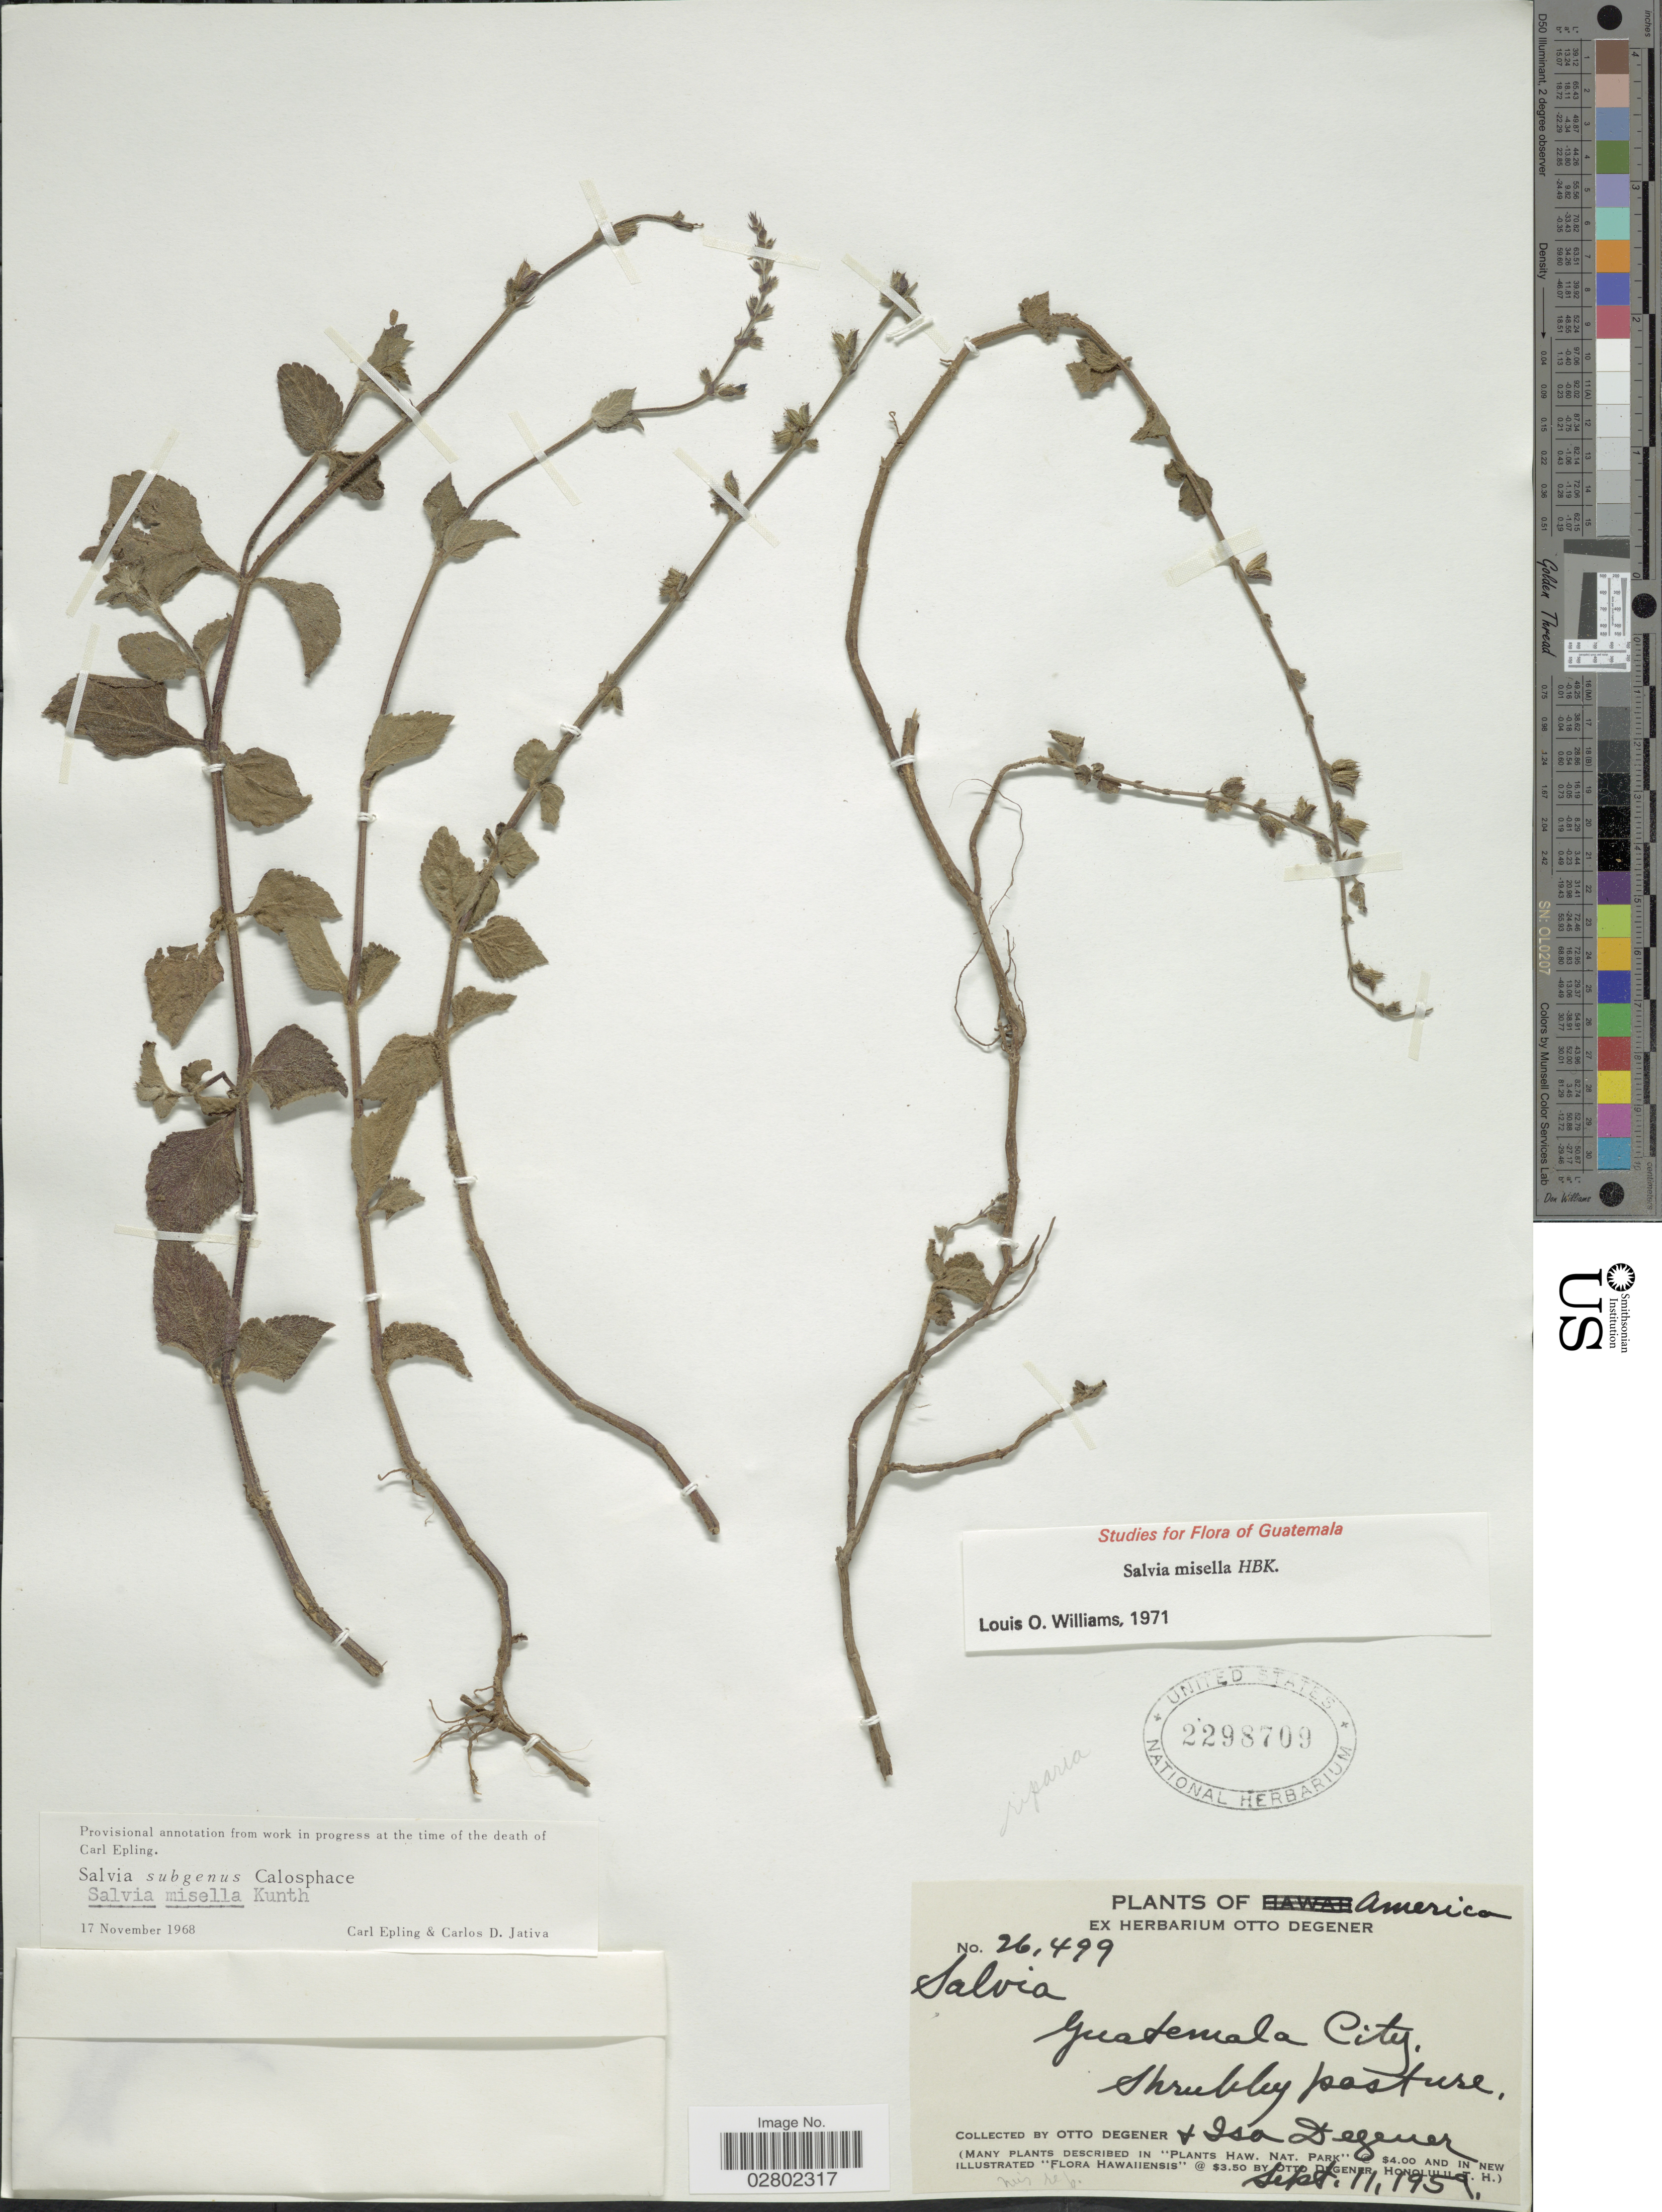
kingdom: Plantae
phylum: Tracheophyta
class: Magnoliopsida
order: Lamiales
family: Lamiaceae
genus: Salvia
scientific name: Salvia misella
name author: Kunth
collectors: O. Degener & I. Degener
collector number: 26499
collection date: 1959-09-11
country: Guatemala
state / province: Guatemala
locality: Guatemala City.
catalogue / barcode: US 2298709